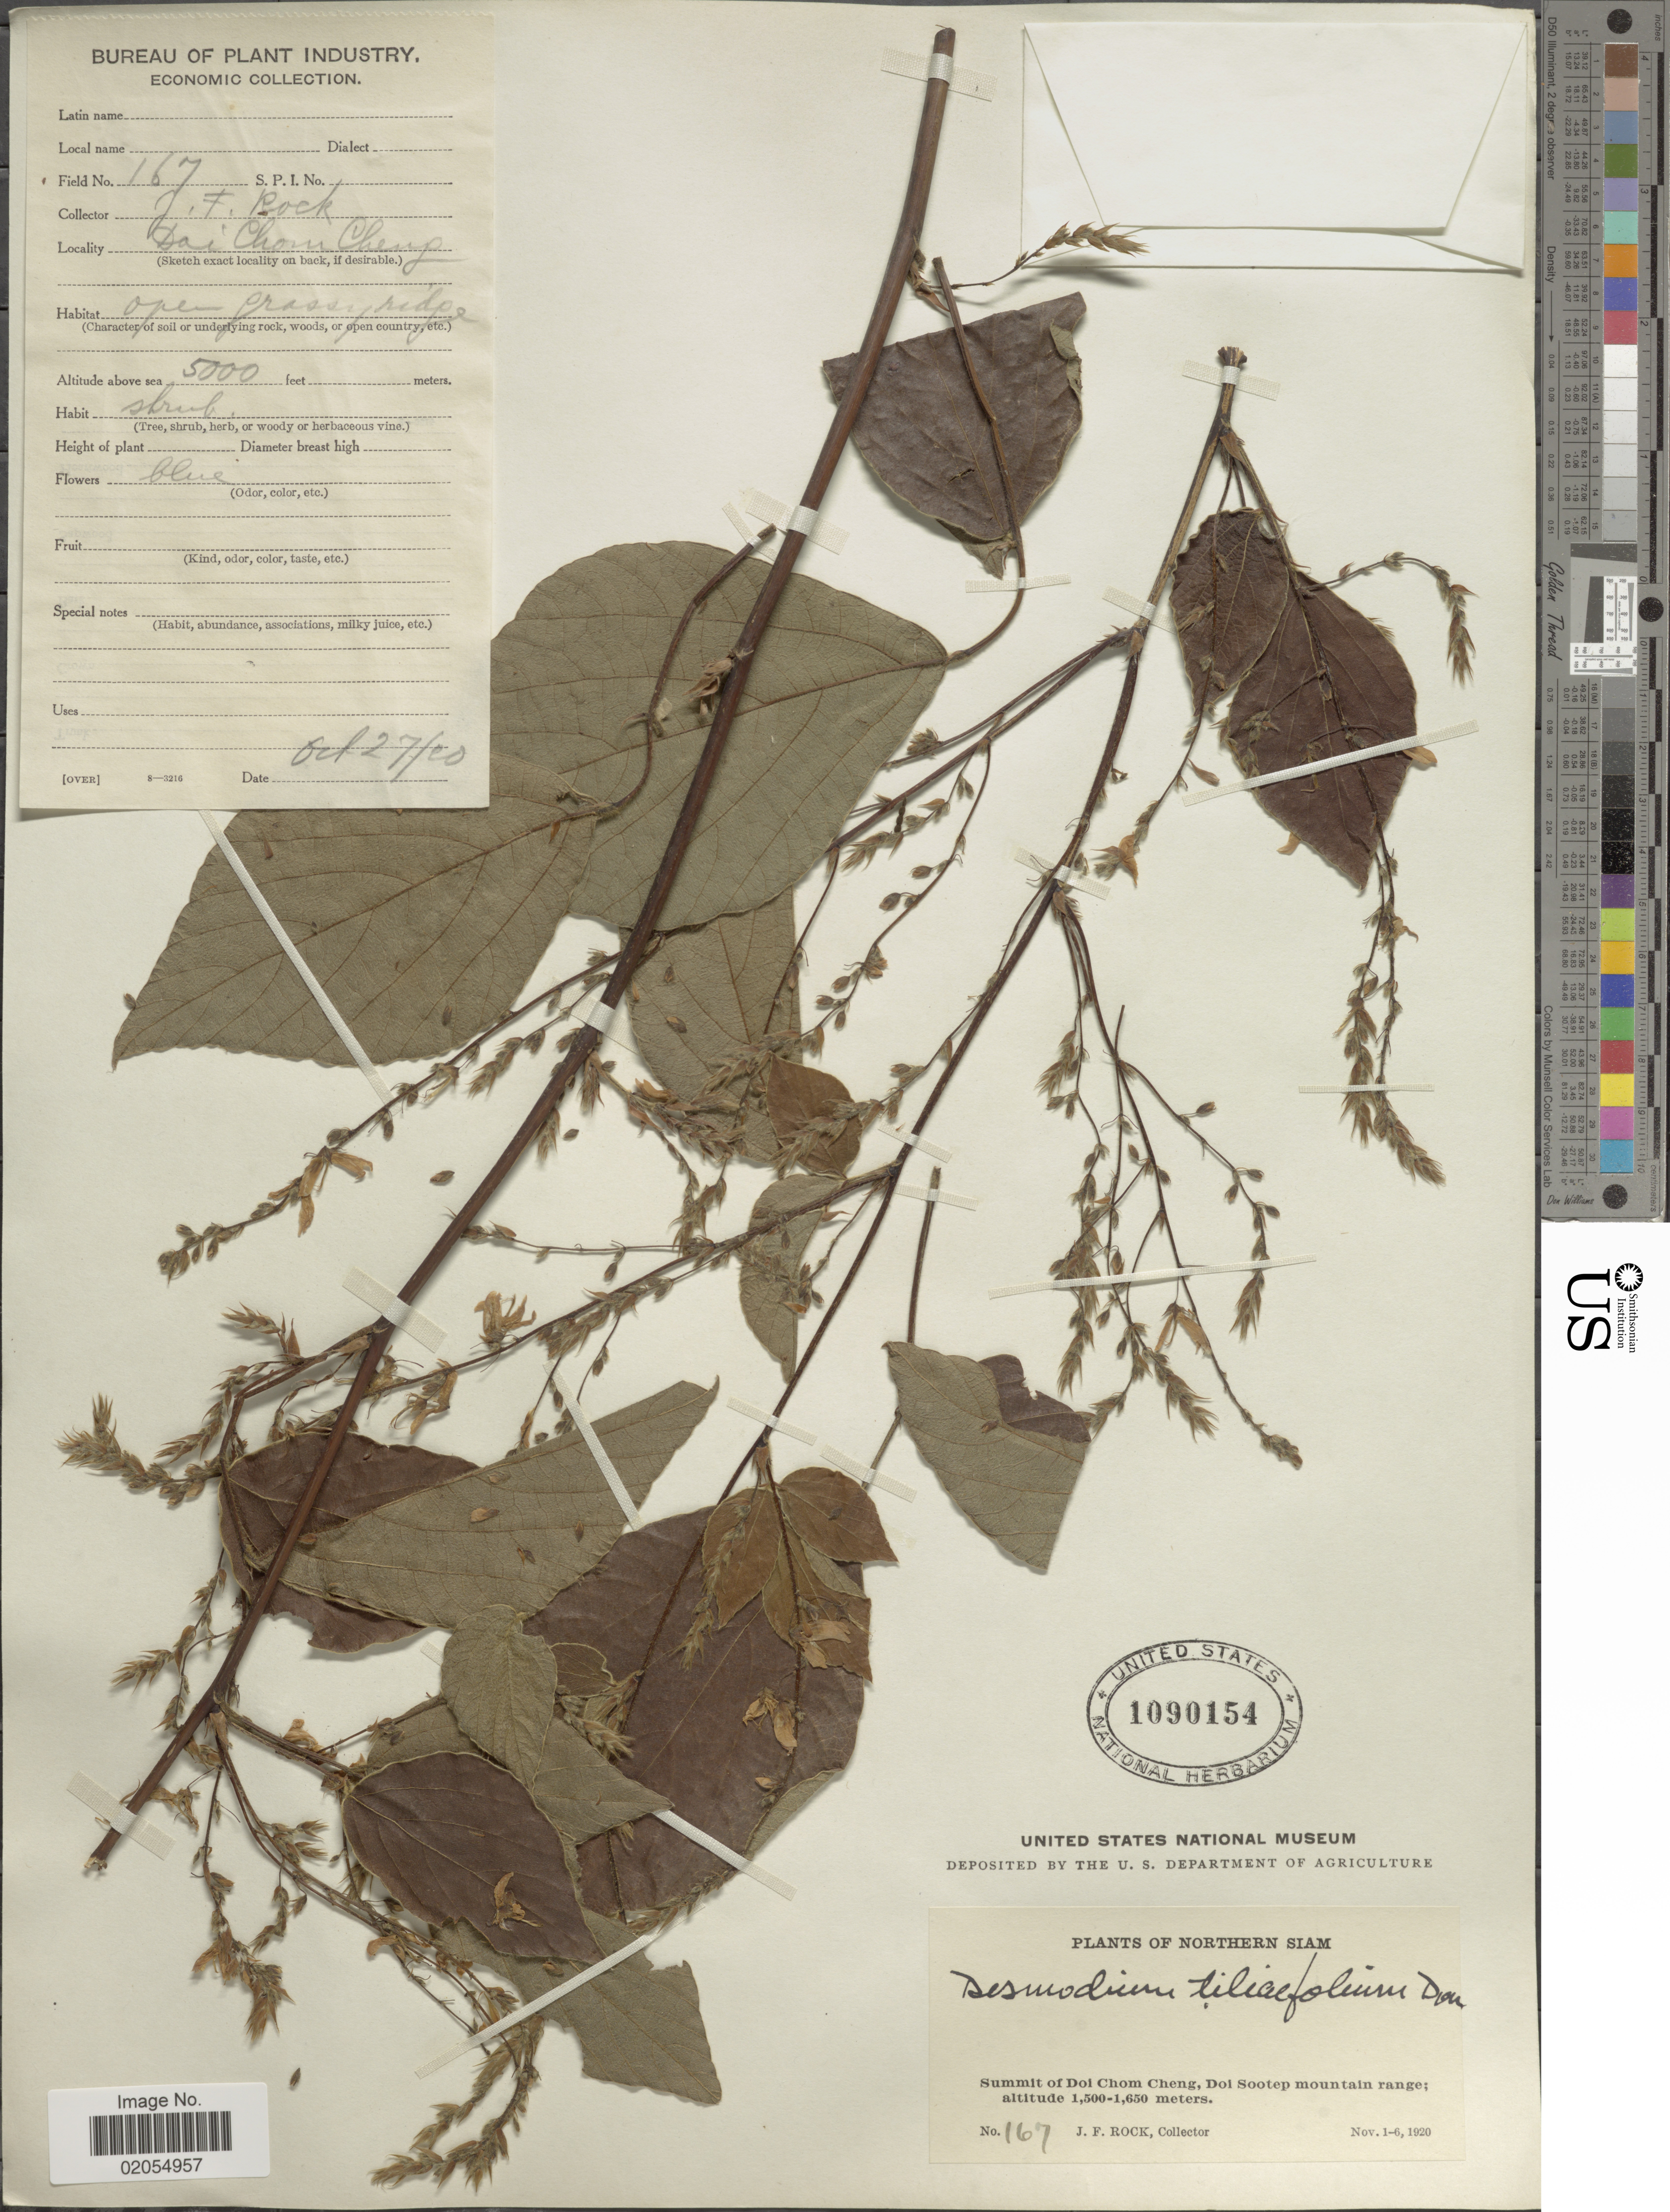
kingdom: Plantae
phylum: Tracheophyta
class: Magnoliopsida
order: Fabales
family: Fabaceae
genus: Sunhangia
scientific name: Sunhangia elegans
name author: (DC.) H. Ohashi & K. Ohashi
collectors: J. Rock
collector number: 167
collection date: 1920-10-27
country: Thailand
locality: Northern Siam, Summit of Doi Chom Cheng, Doi Sootep Mountain range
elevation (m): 1524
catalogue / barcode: US 1090154